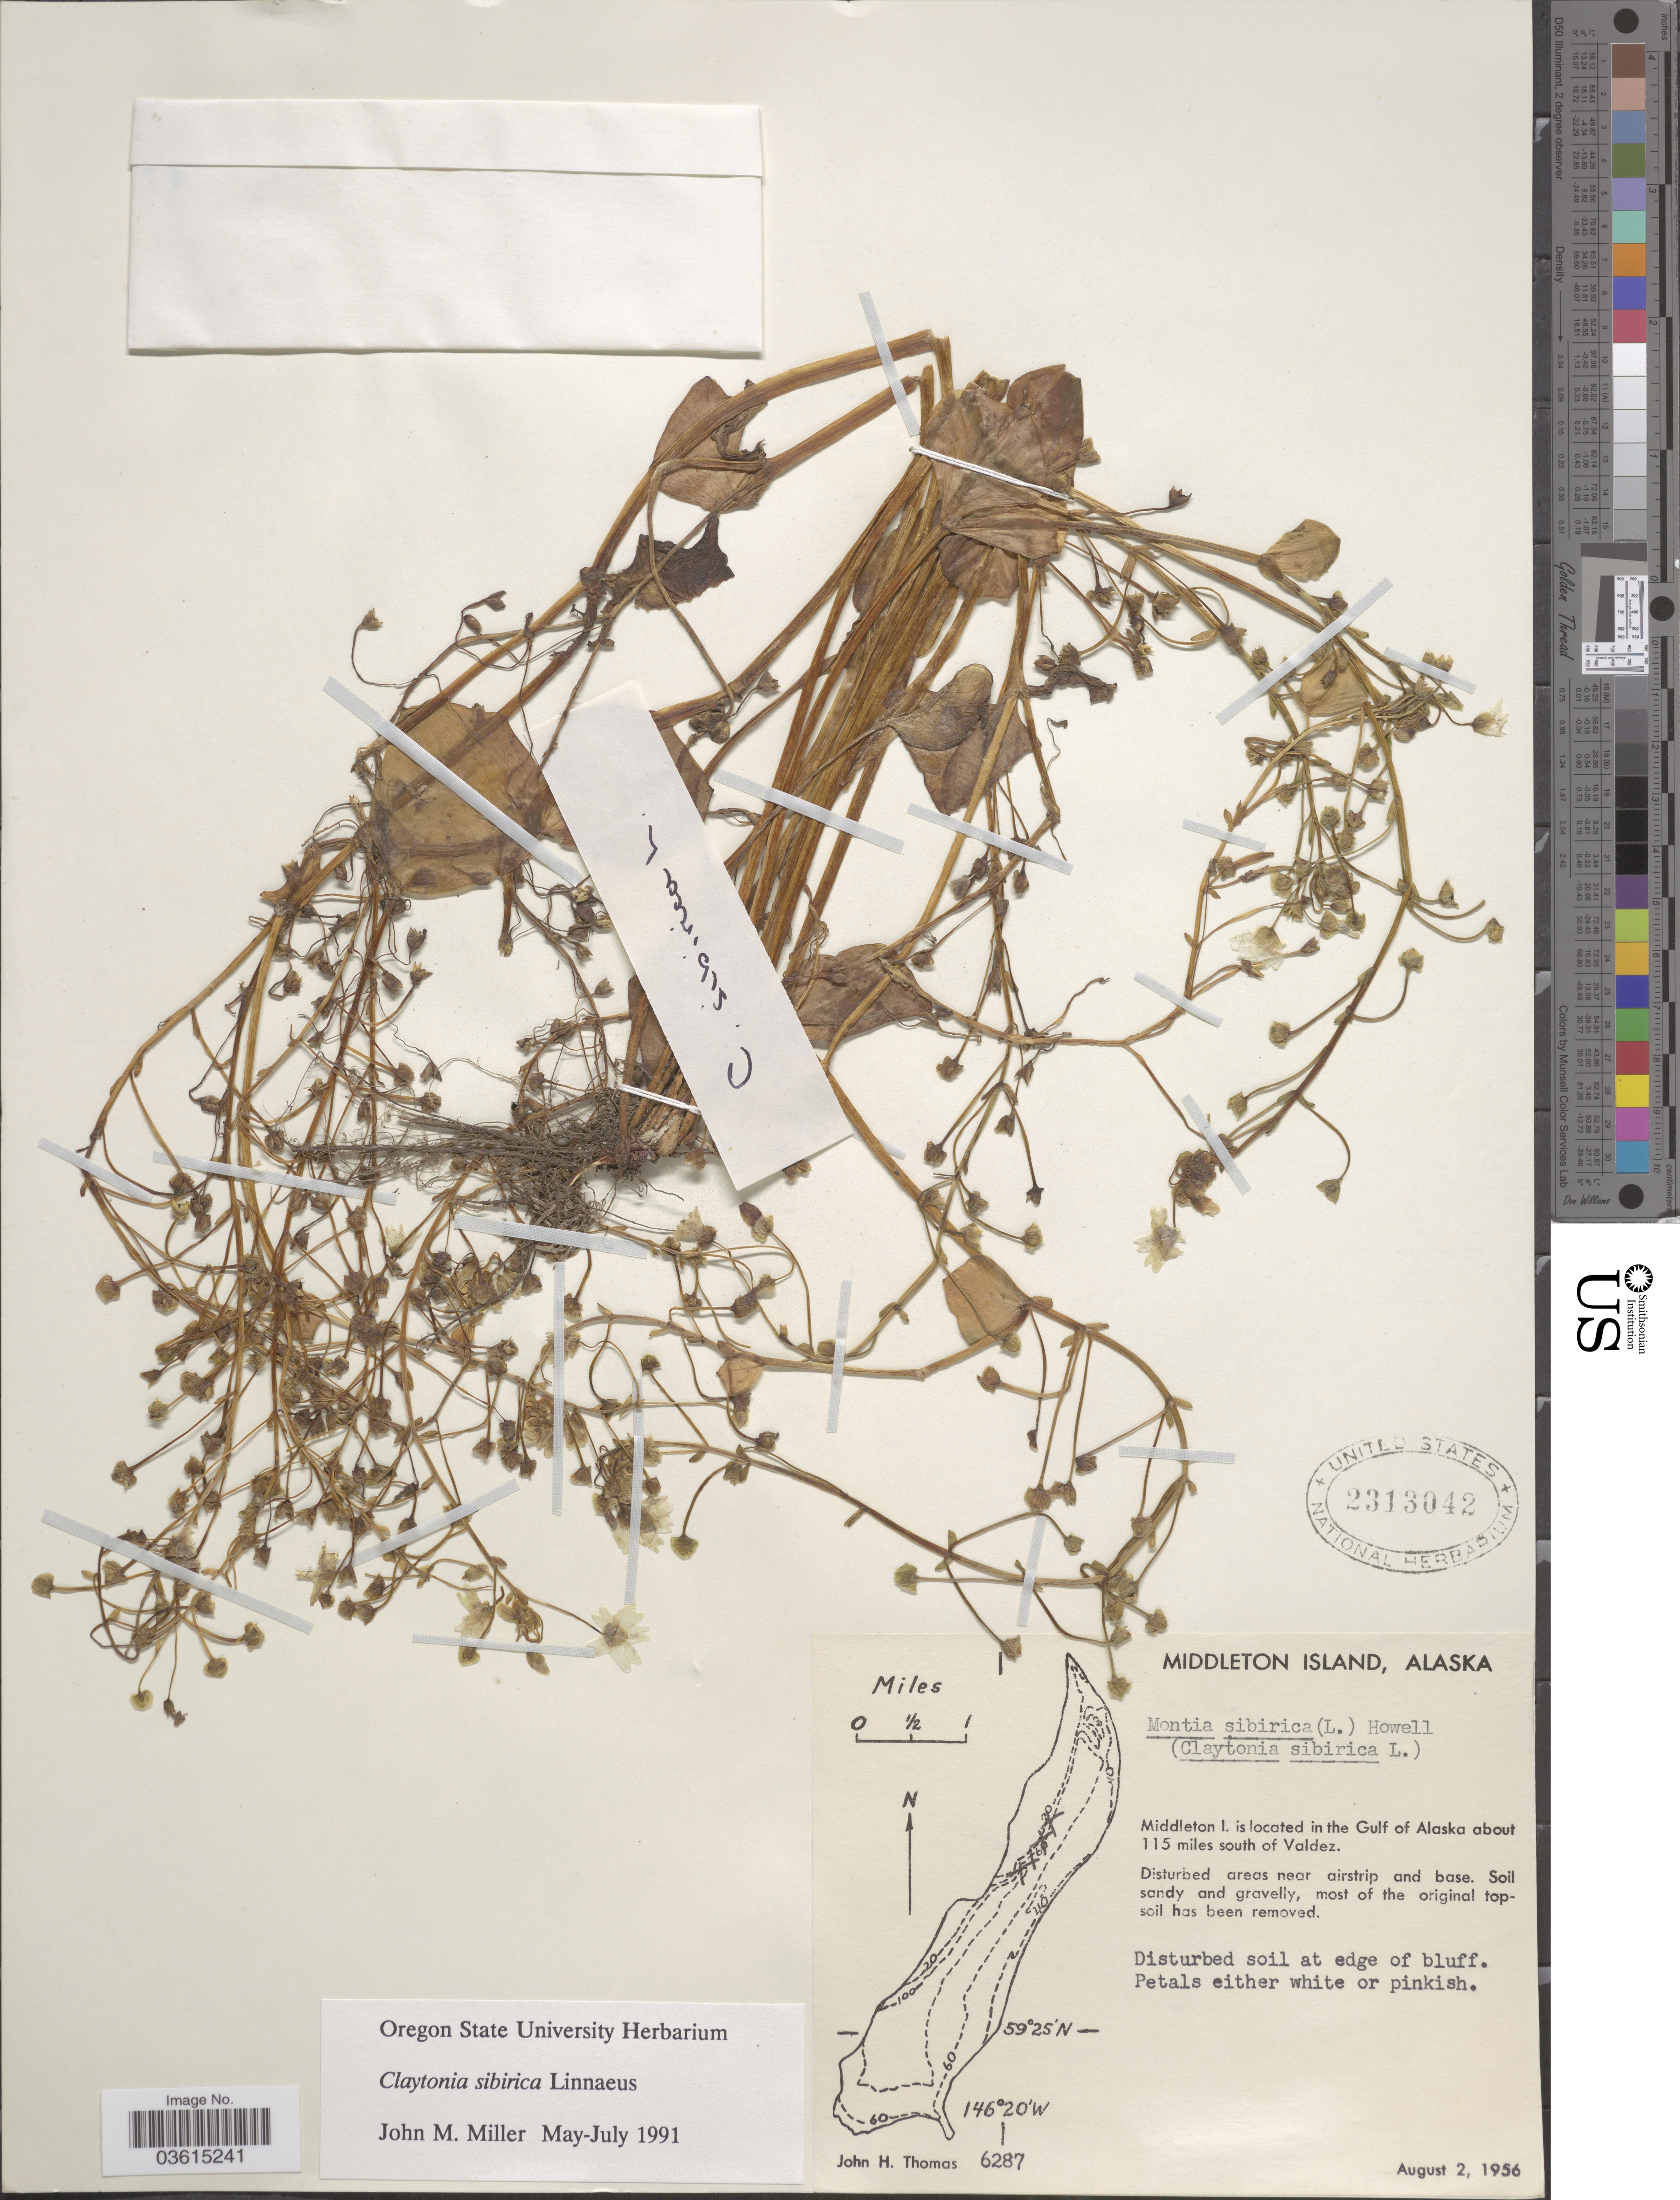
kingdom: Plantae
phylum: Tracheophyta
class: Magnoliopsida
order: Caryophyllales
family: Montiaceae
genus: Claytonia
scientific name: Claytonia sibirica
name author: L.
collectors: J. H. Thomas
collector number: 6287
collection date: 1956-08-02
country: United States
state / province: Alaska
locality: Middleton Island. Middleton I. is located in the Gulf of Alaska about 115 miles south of Valdez.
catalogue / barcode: US 2313042